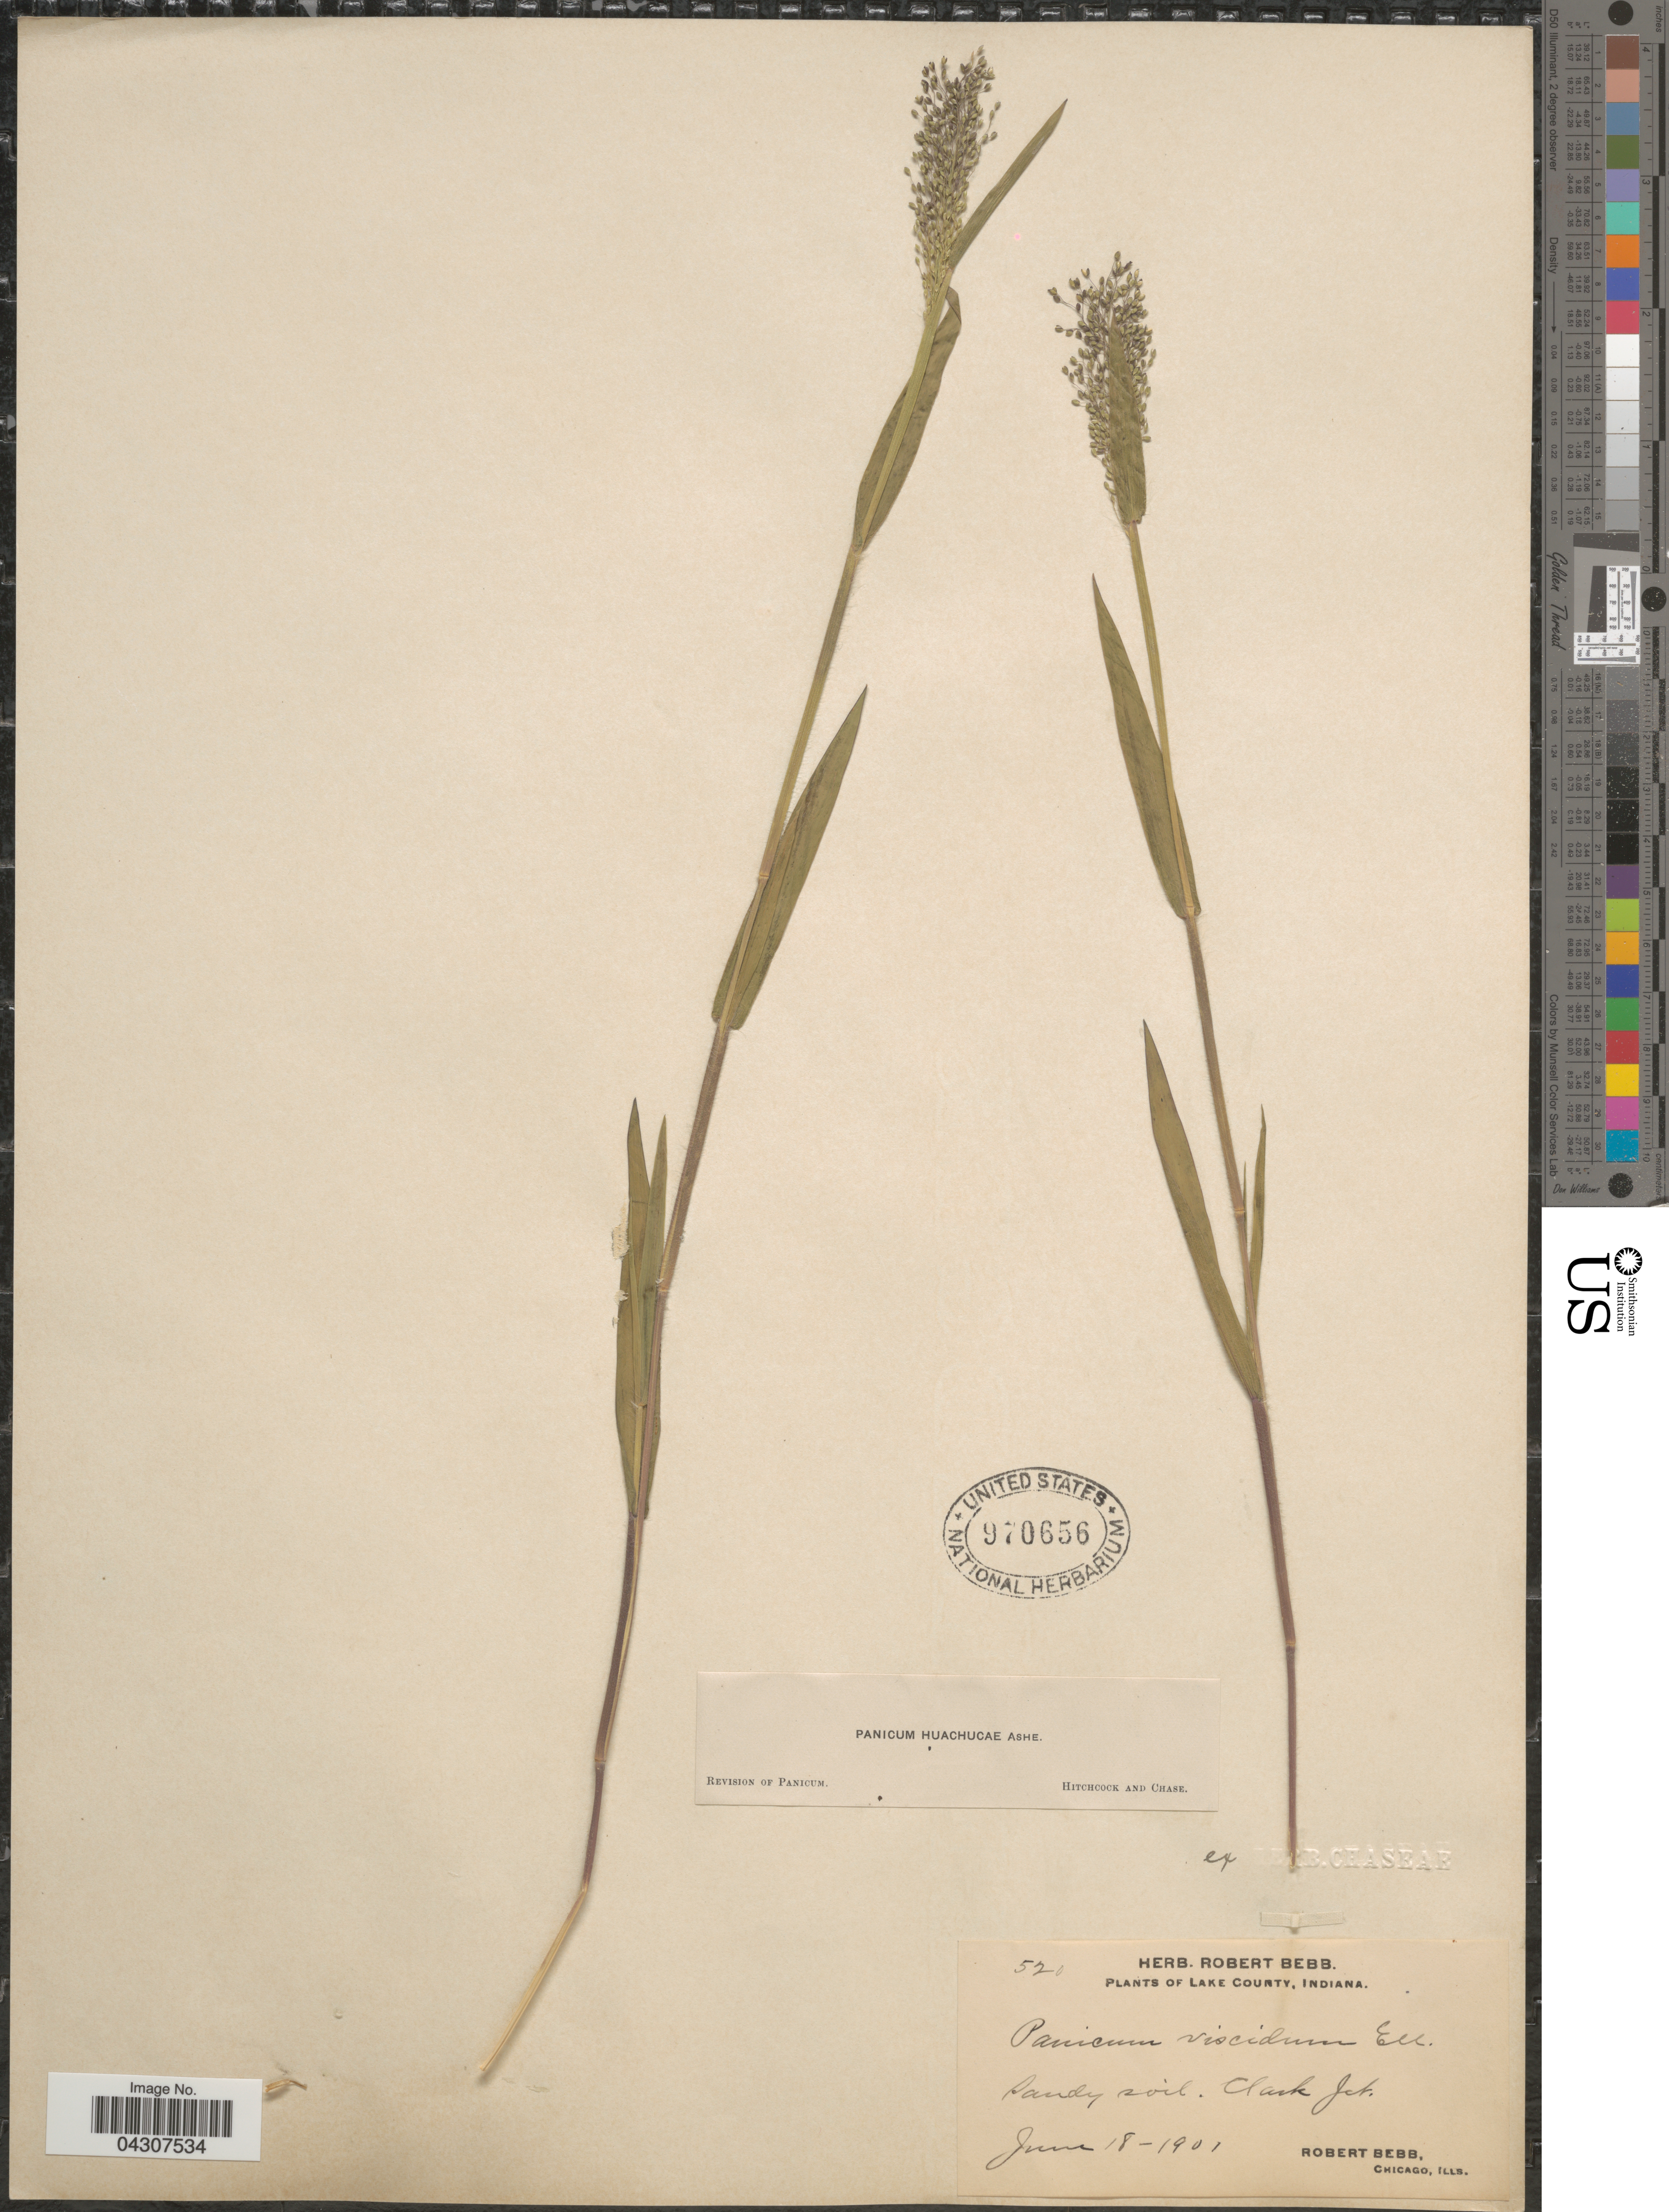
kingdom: Plantae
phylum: Tracheophyta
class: Liliopsida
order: Poales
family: Poaceae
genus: Dichanthelium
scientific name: Dichanthelium acuminatum var. acuminatum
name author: (Sw.) Gould & C.A. Clark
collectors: R. Bebb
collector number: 520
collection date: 1901-06-18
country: United States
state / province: Indiana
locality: Lake County. Sandy soil, Clark jct.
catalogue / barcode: US 970656